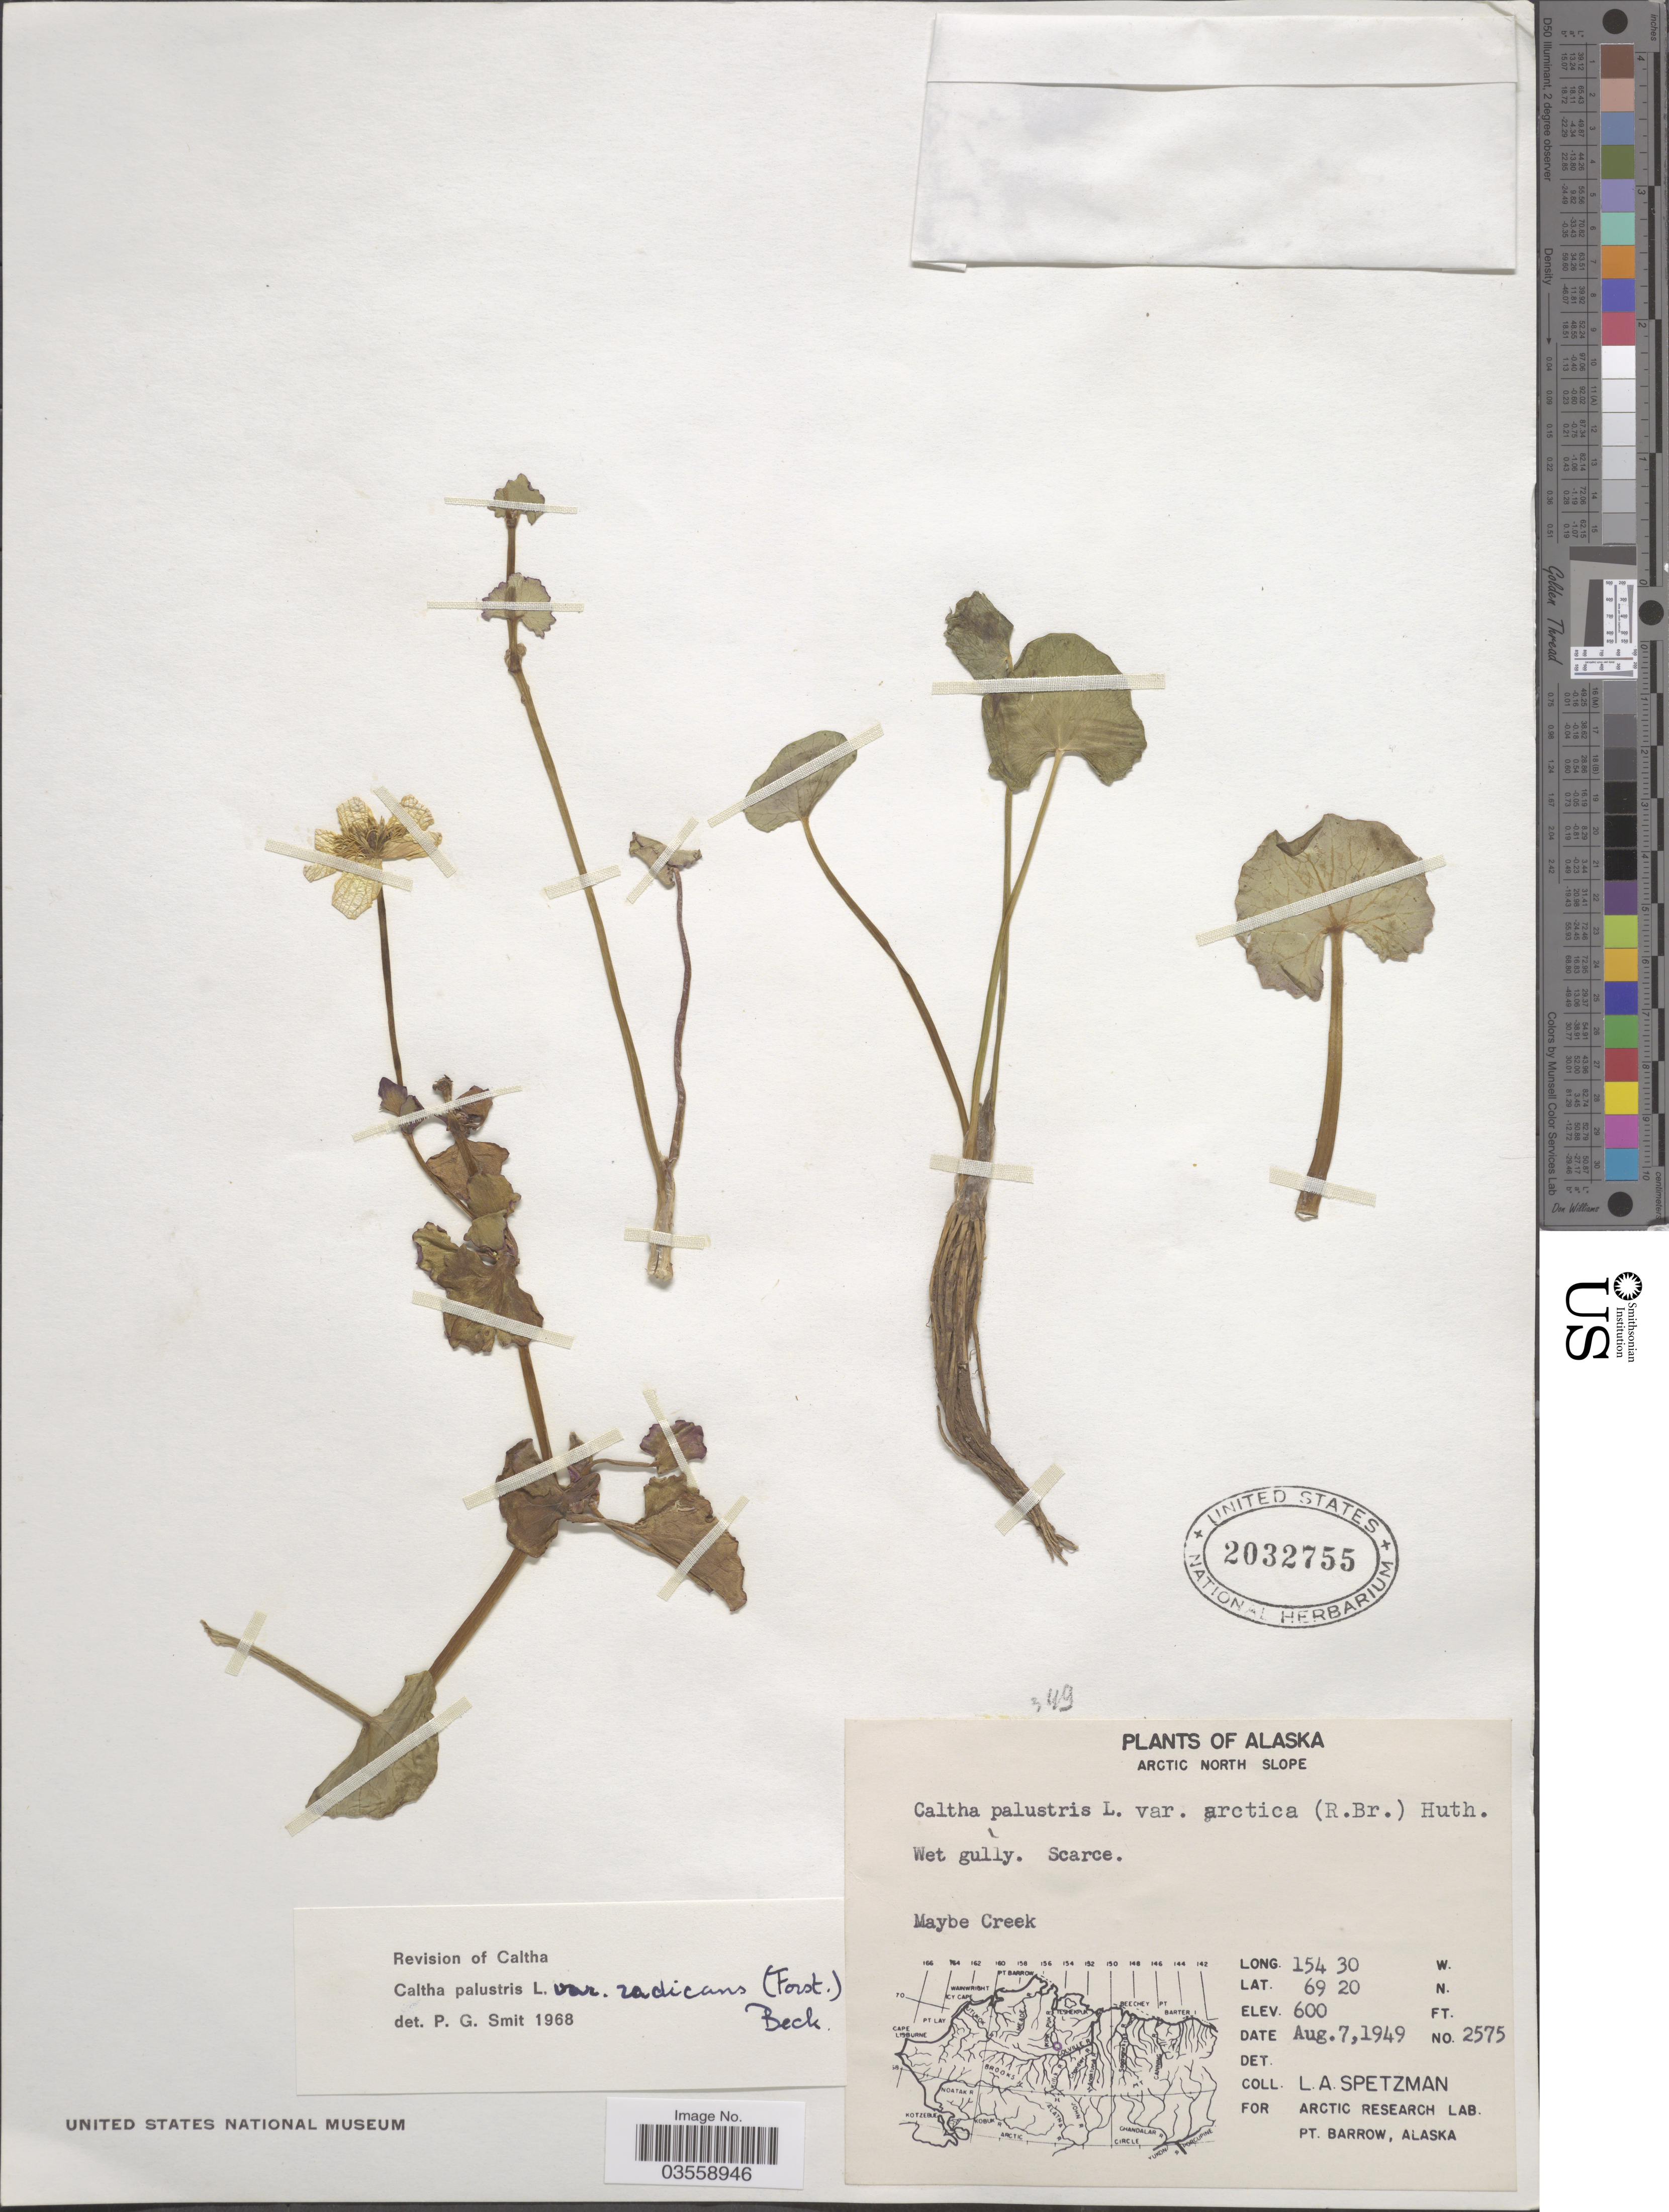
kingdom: Plantae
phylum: Tracheophyta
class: Magnoliopsida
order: Ranunculales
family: Ranunculaceae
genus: Caltha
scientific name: Caltha palustris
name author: L.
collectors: L. Spetzman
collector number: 2575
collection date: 1949-08-07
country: United States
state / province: Alaska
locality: Arctic North Slope. Maybe Creek.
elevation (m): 183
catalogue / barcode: US 2032755